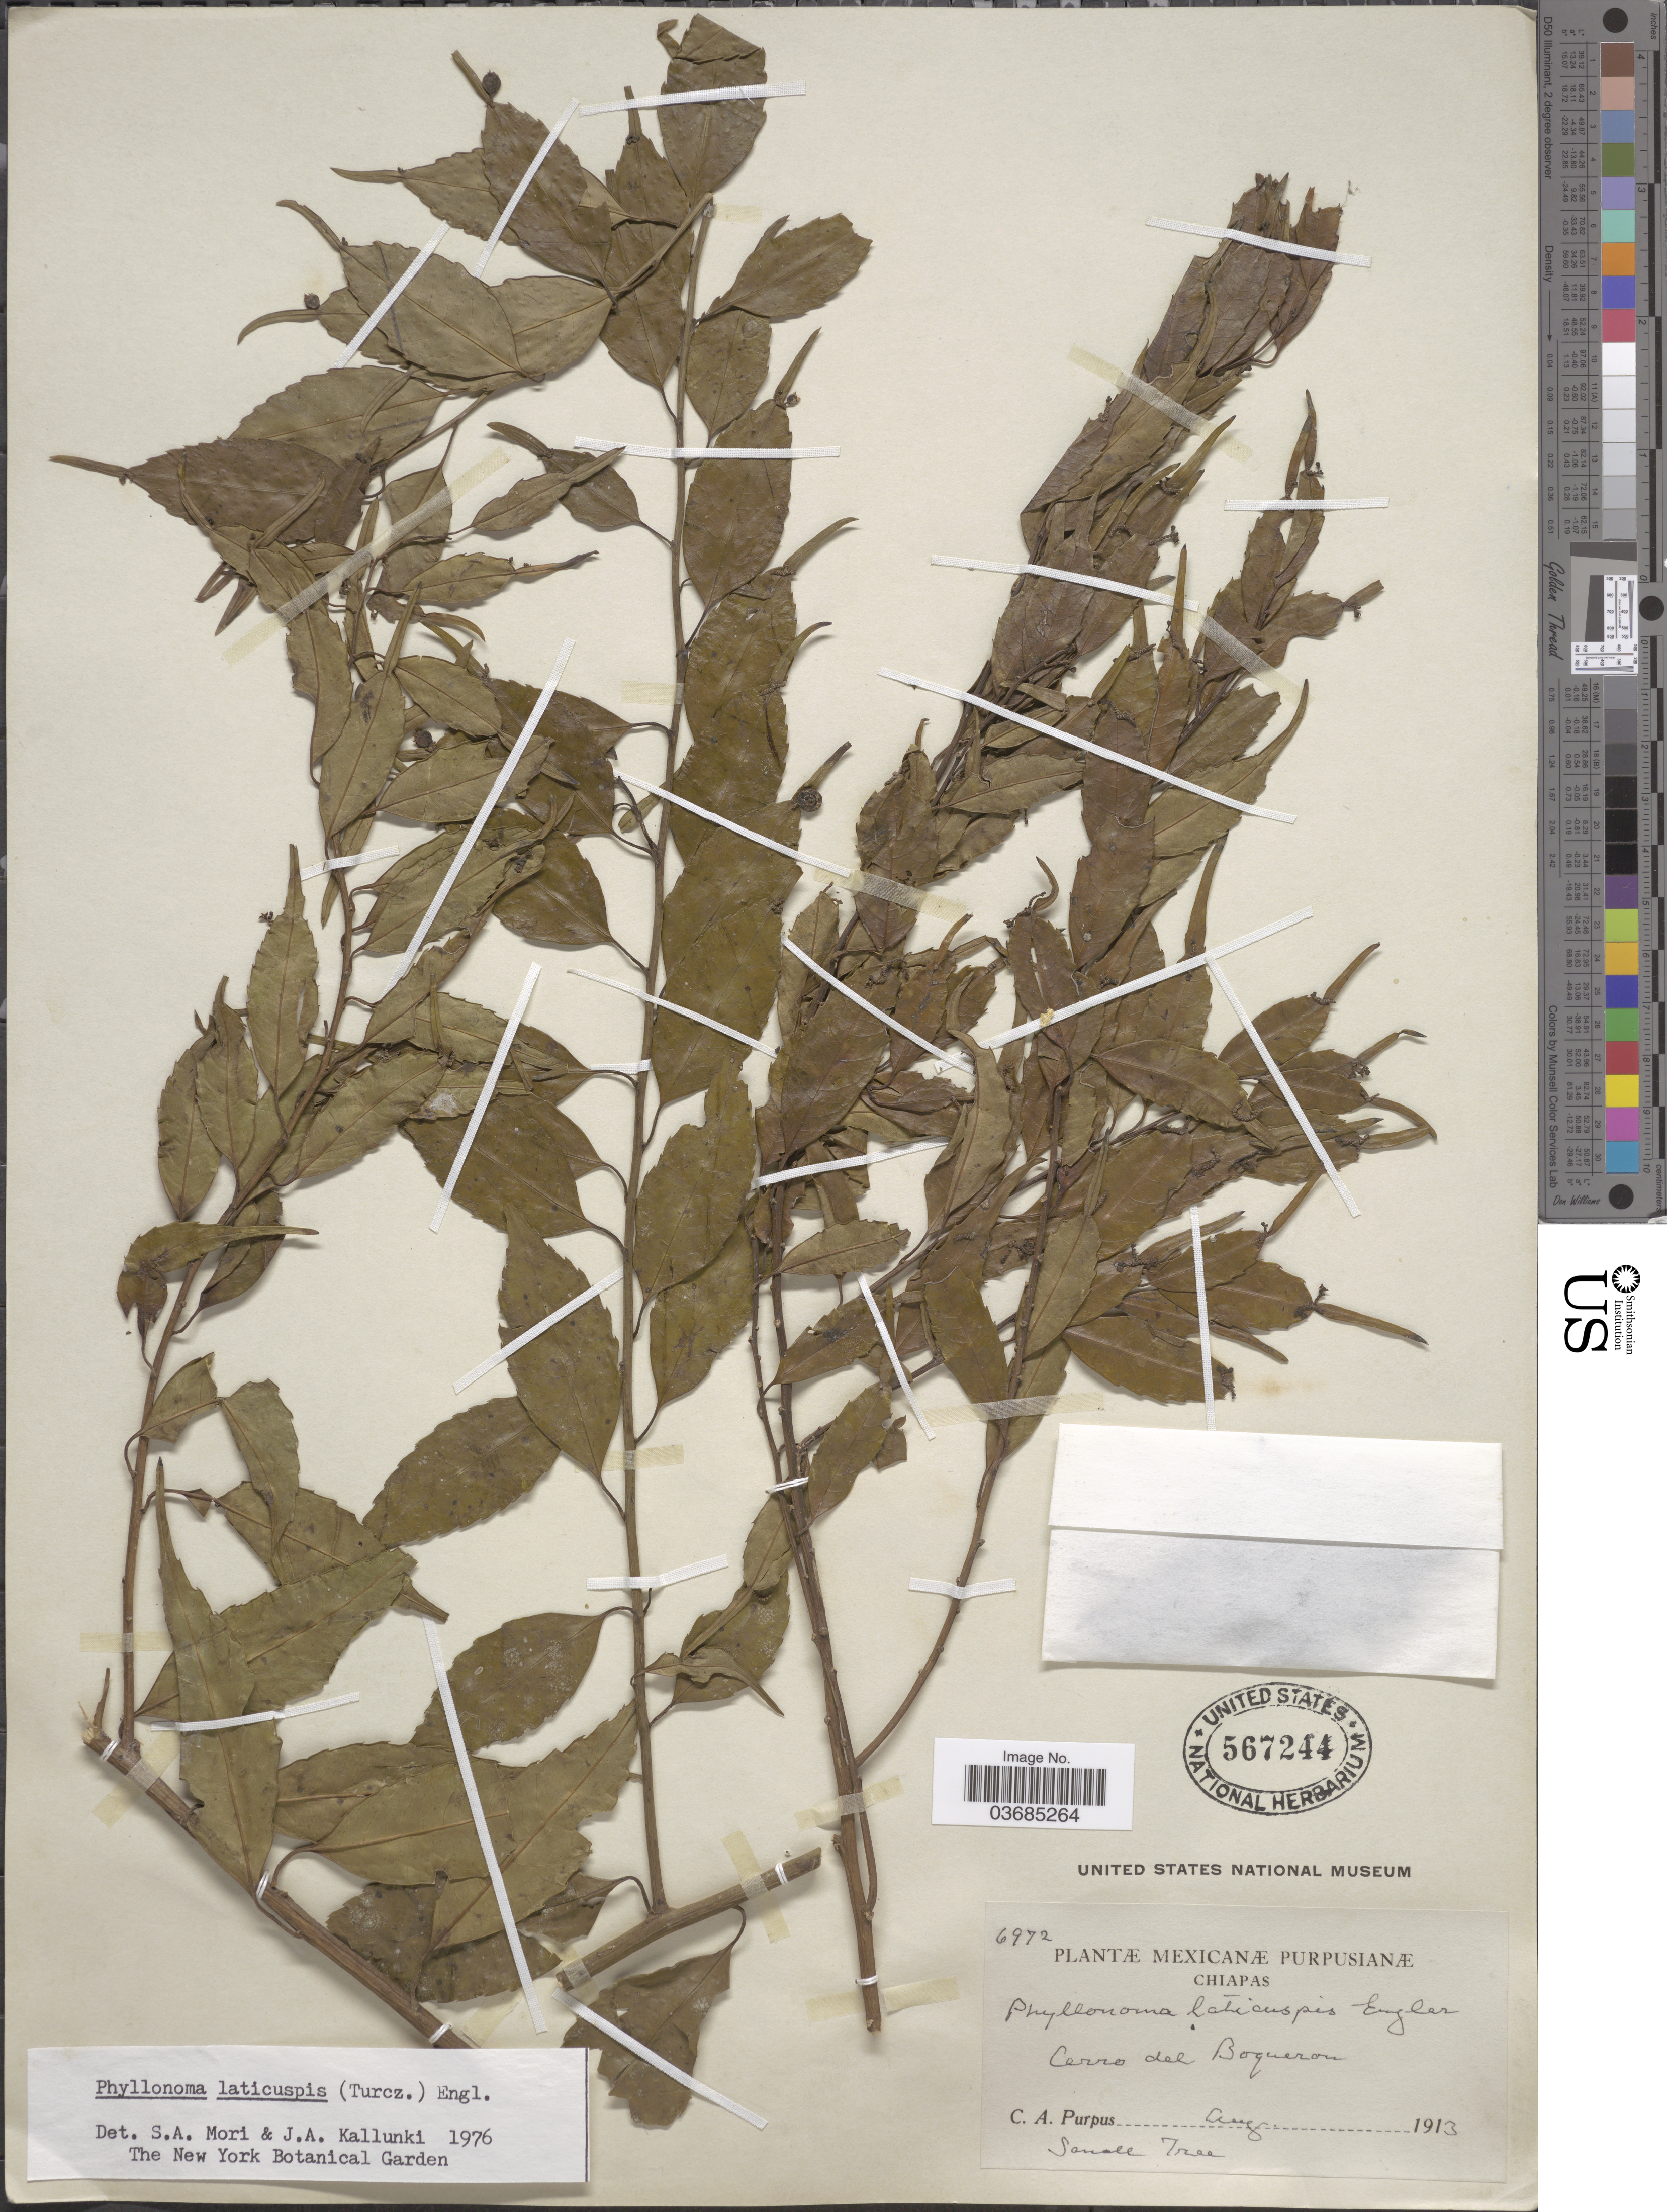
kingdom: Plantae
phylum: Tracheophyta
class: Magnoliopsida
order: Aquifoliales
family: Phyllonomaceae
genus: Phyllonoma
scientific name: Phyllonoma laticuspis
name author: (Turcz.) Engl.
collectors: C. A. Purpus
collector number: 6972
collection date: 1913-08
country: Mexico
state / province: Chiapas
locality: Cerro del Boqueron.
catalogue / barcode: US 567244